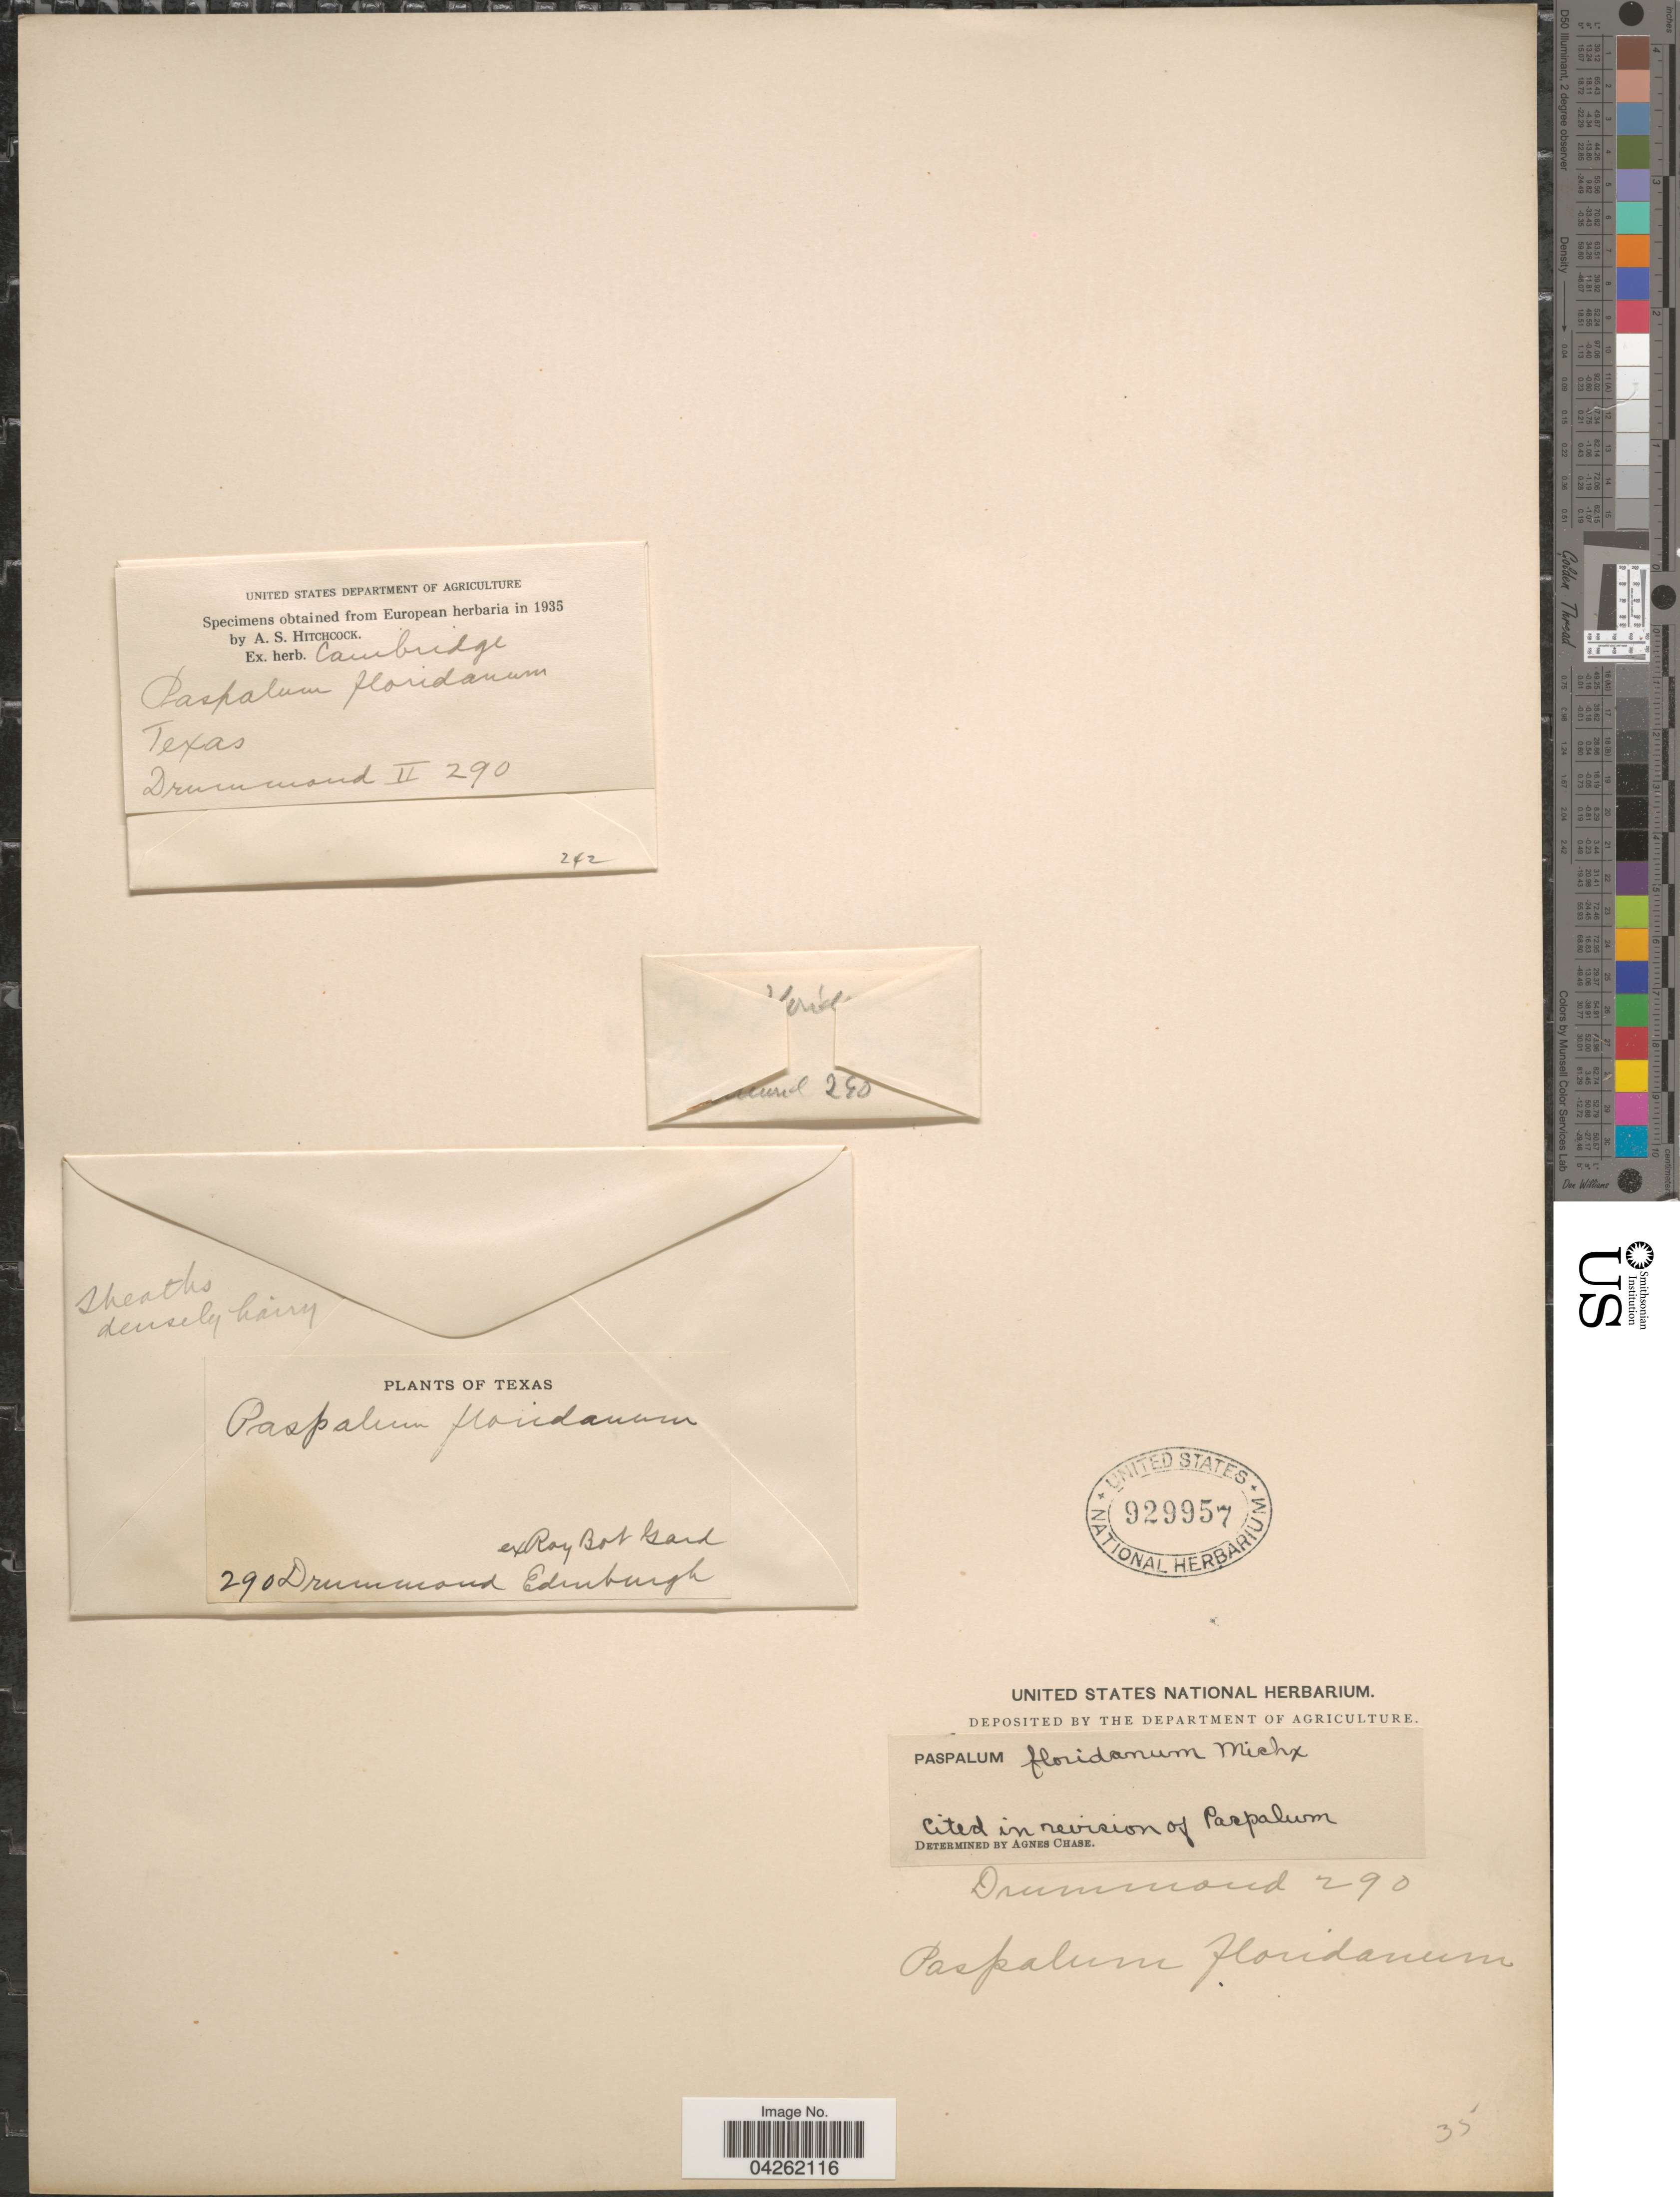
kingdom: Plantae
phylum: Tracheophyta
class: Liliopsida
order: Poales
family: Poaceae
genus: Paspalum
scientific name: Paspalum floridanum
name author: Michx.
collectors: -. Drummond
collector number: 290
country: United States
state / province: Texas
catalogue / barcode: US 929957